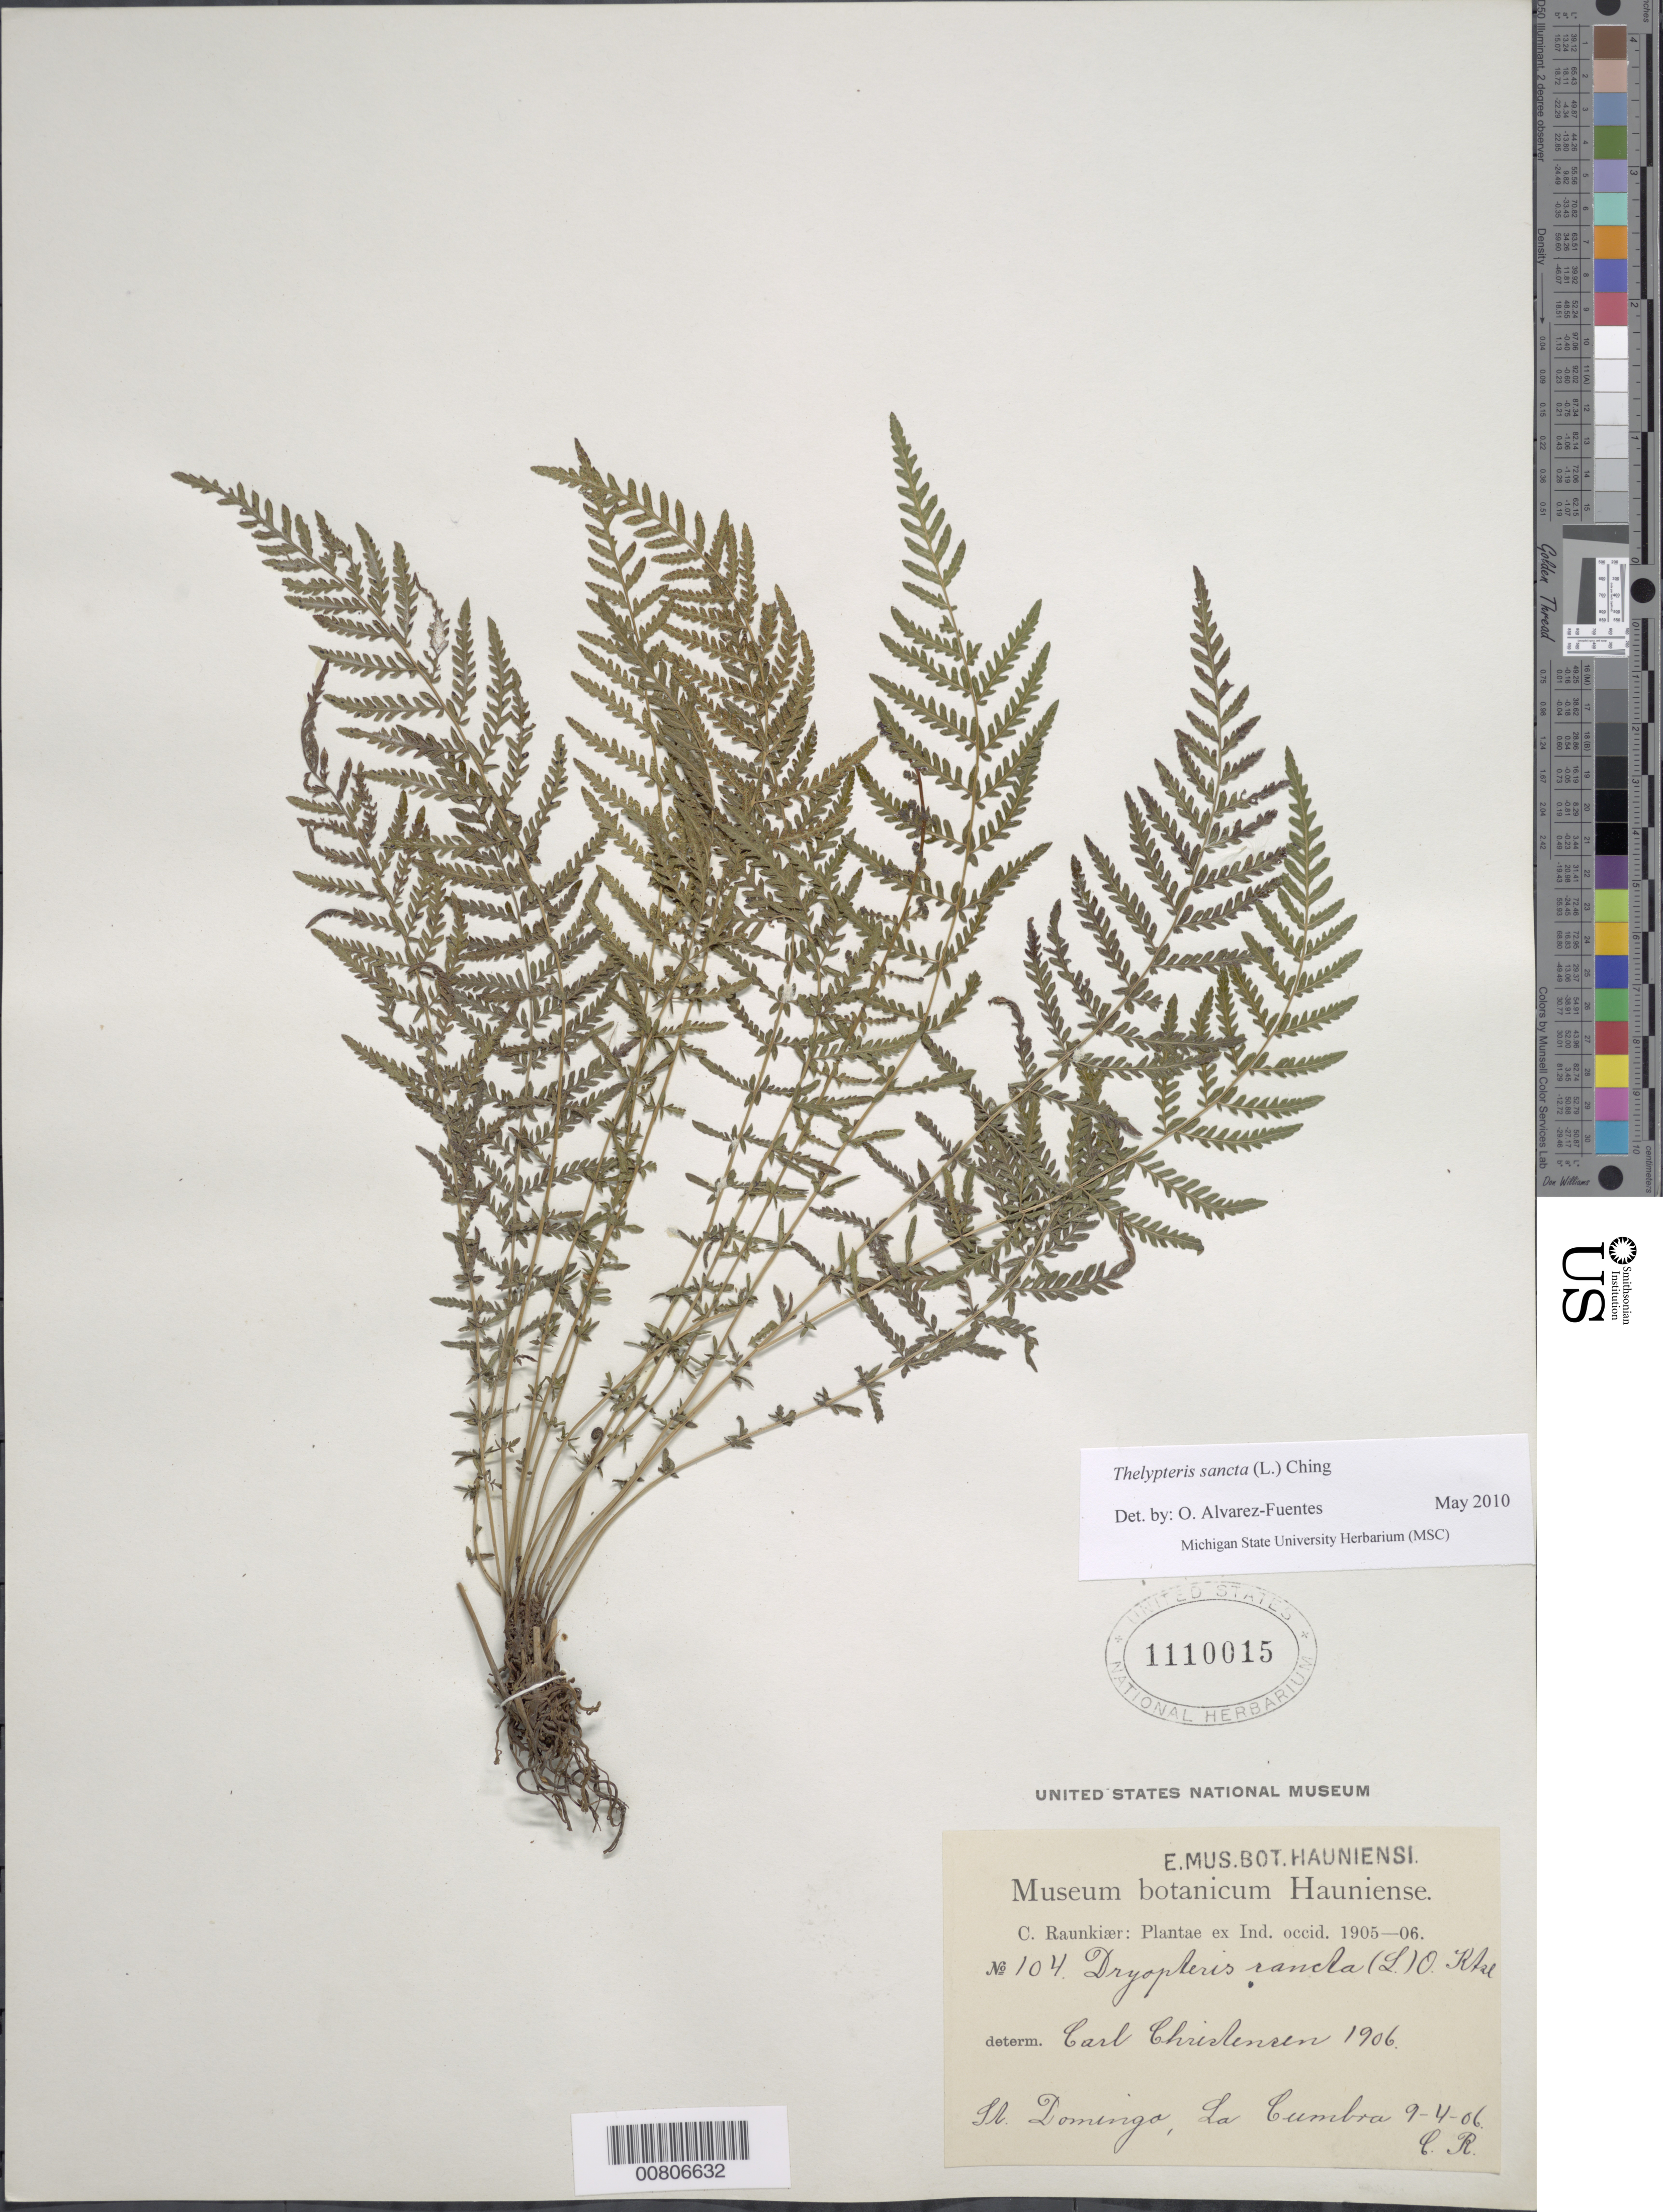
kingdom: Plantae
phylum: Tracheophyta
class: Polypodiopsida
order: Polypodiales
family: Thelypteridaceae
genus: Amauropelta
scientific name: Amauropelta sancta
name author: (L.) Pic. Serm.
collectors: C. C. Raunkiaer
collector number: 104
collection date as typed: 09 Apr 1906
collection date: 1906-04-09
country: Dominican Republic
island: Hispaniola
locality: La Cumbra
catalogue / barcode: US 1110015